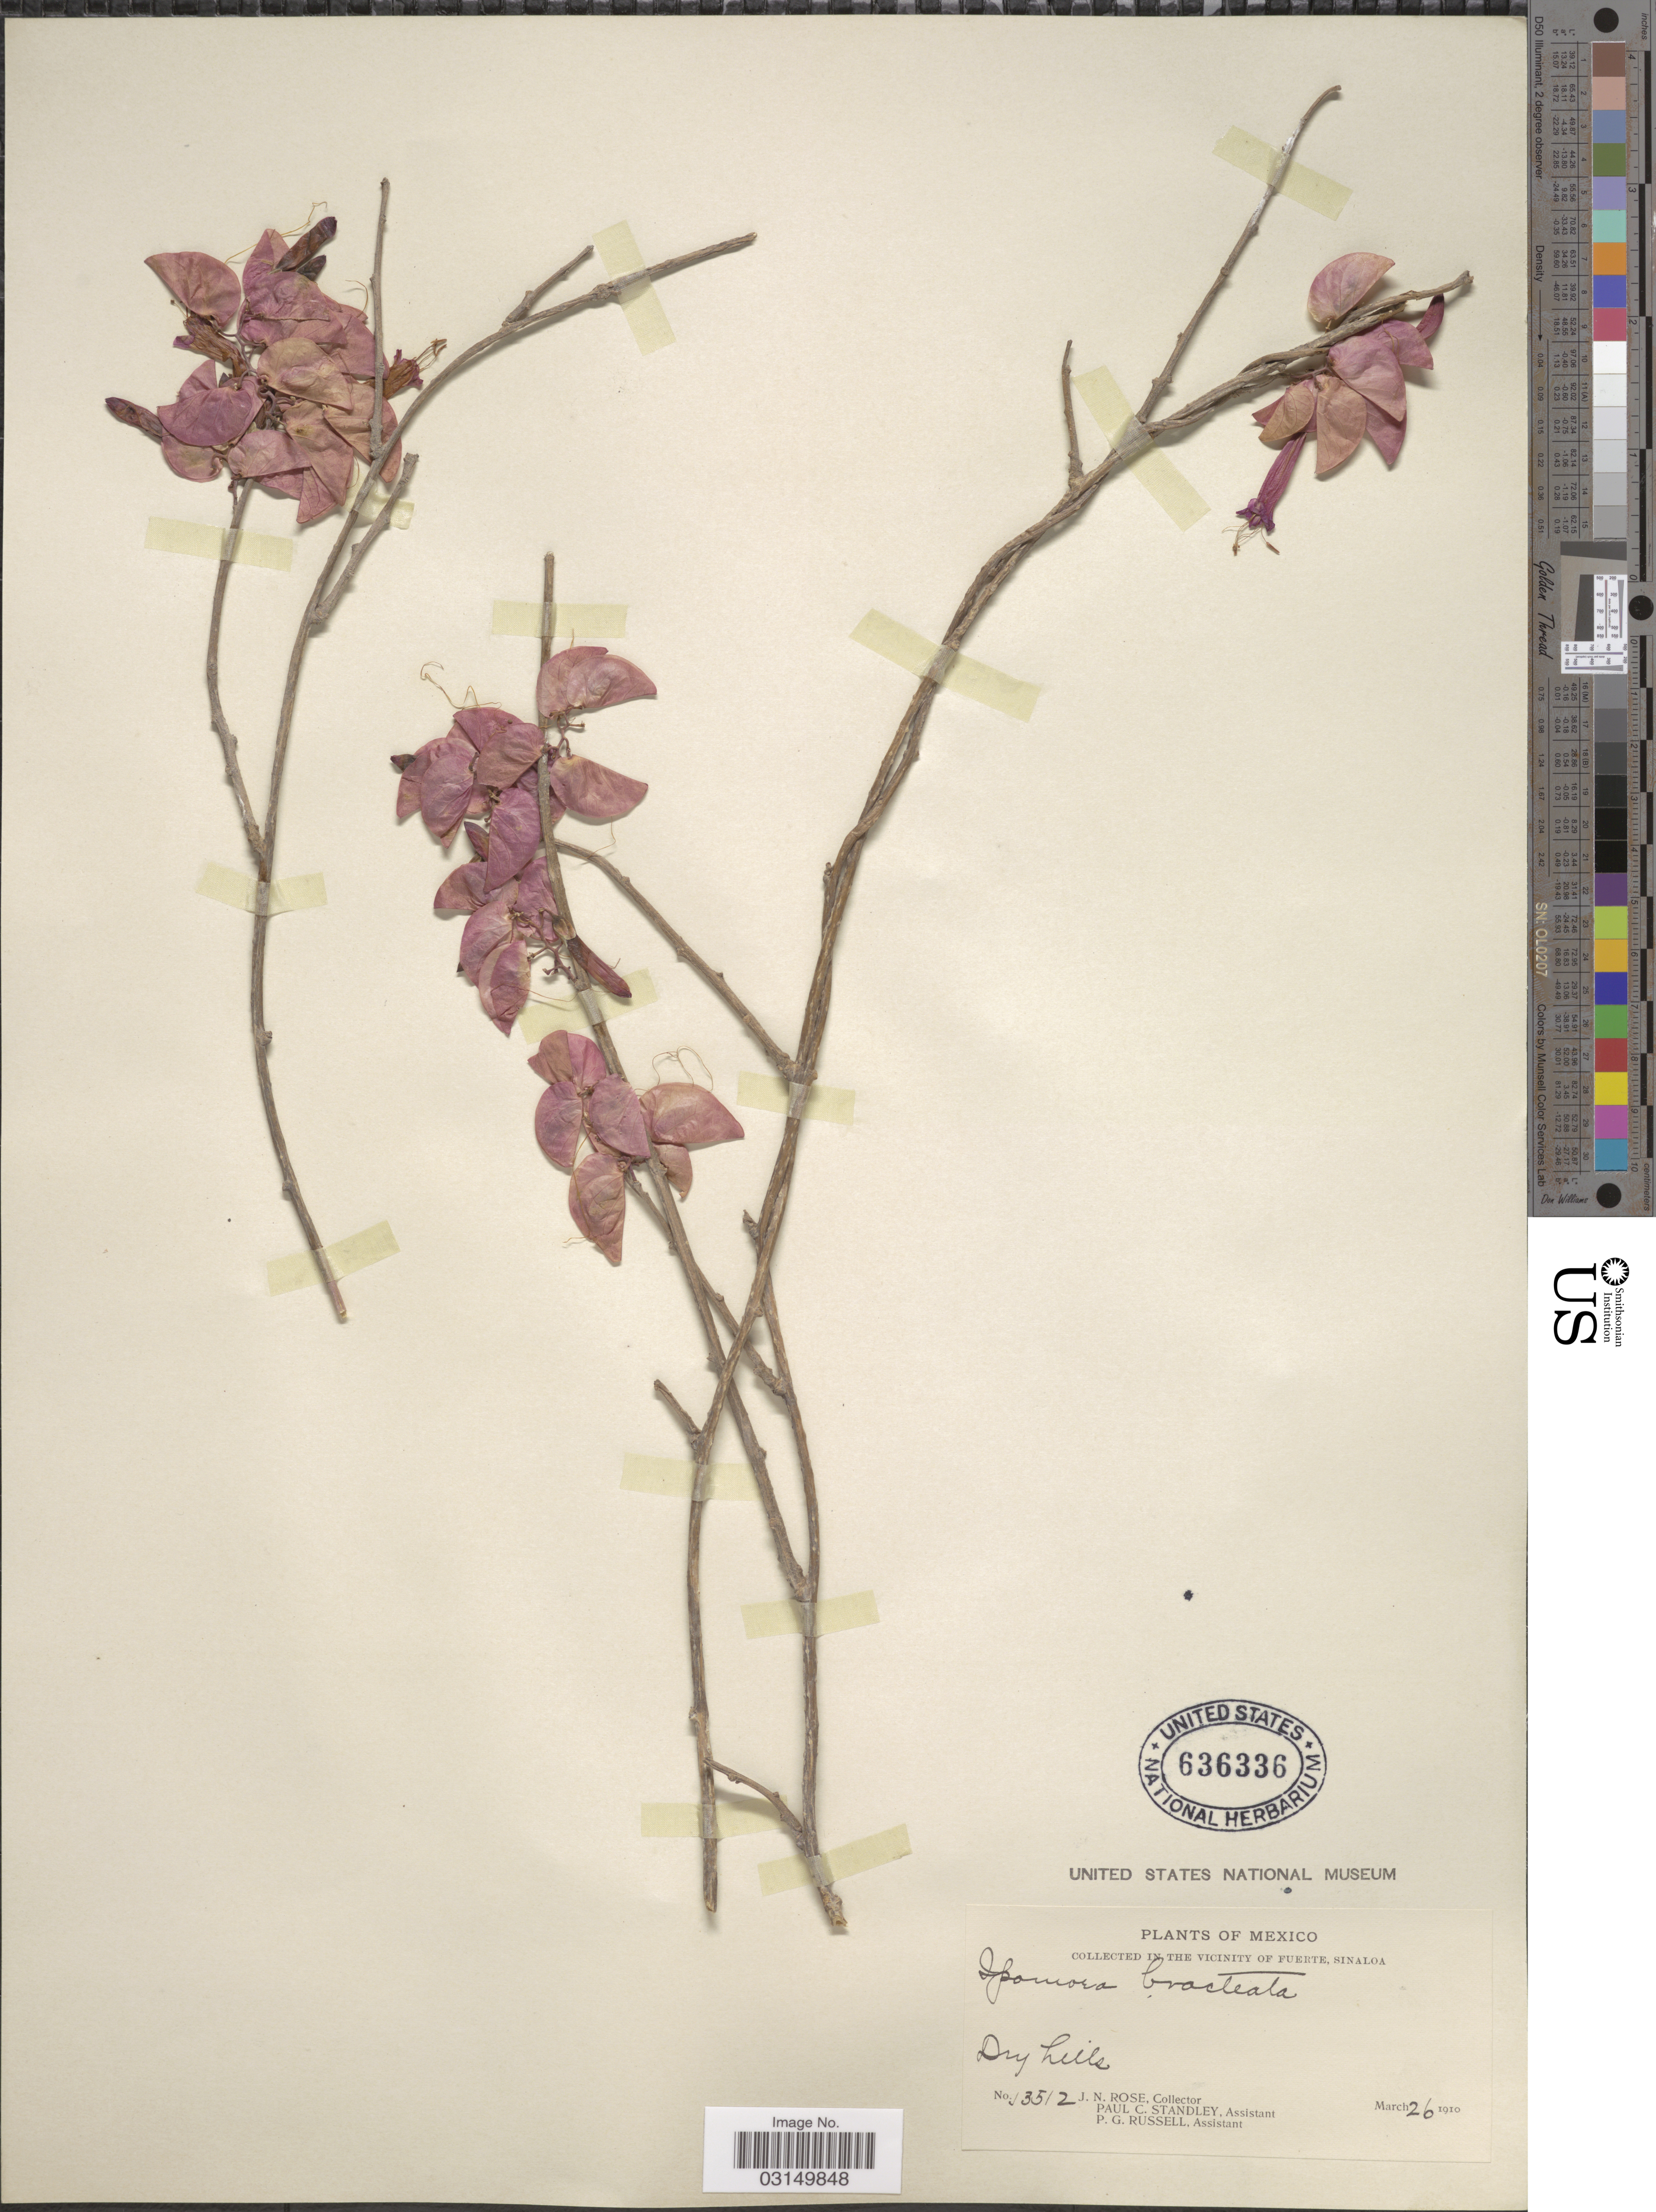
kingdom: Plantae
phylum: Tracheophyta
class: Magnoliopsida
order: Solanales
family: Convolvulaceae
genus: Ipomoea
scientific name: Ipomoea bracteata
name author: Cav.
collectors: J. N. Rose, P. C. Standley & P. G. Russell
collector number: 13512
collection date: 1910-03-26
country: Mexico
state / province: Sinaloa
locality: In The Vicinity of Fuerte, Sinaloa.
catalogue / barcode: US 636336